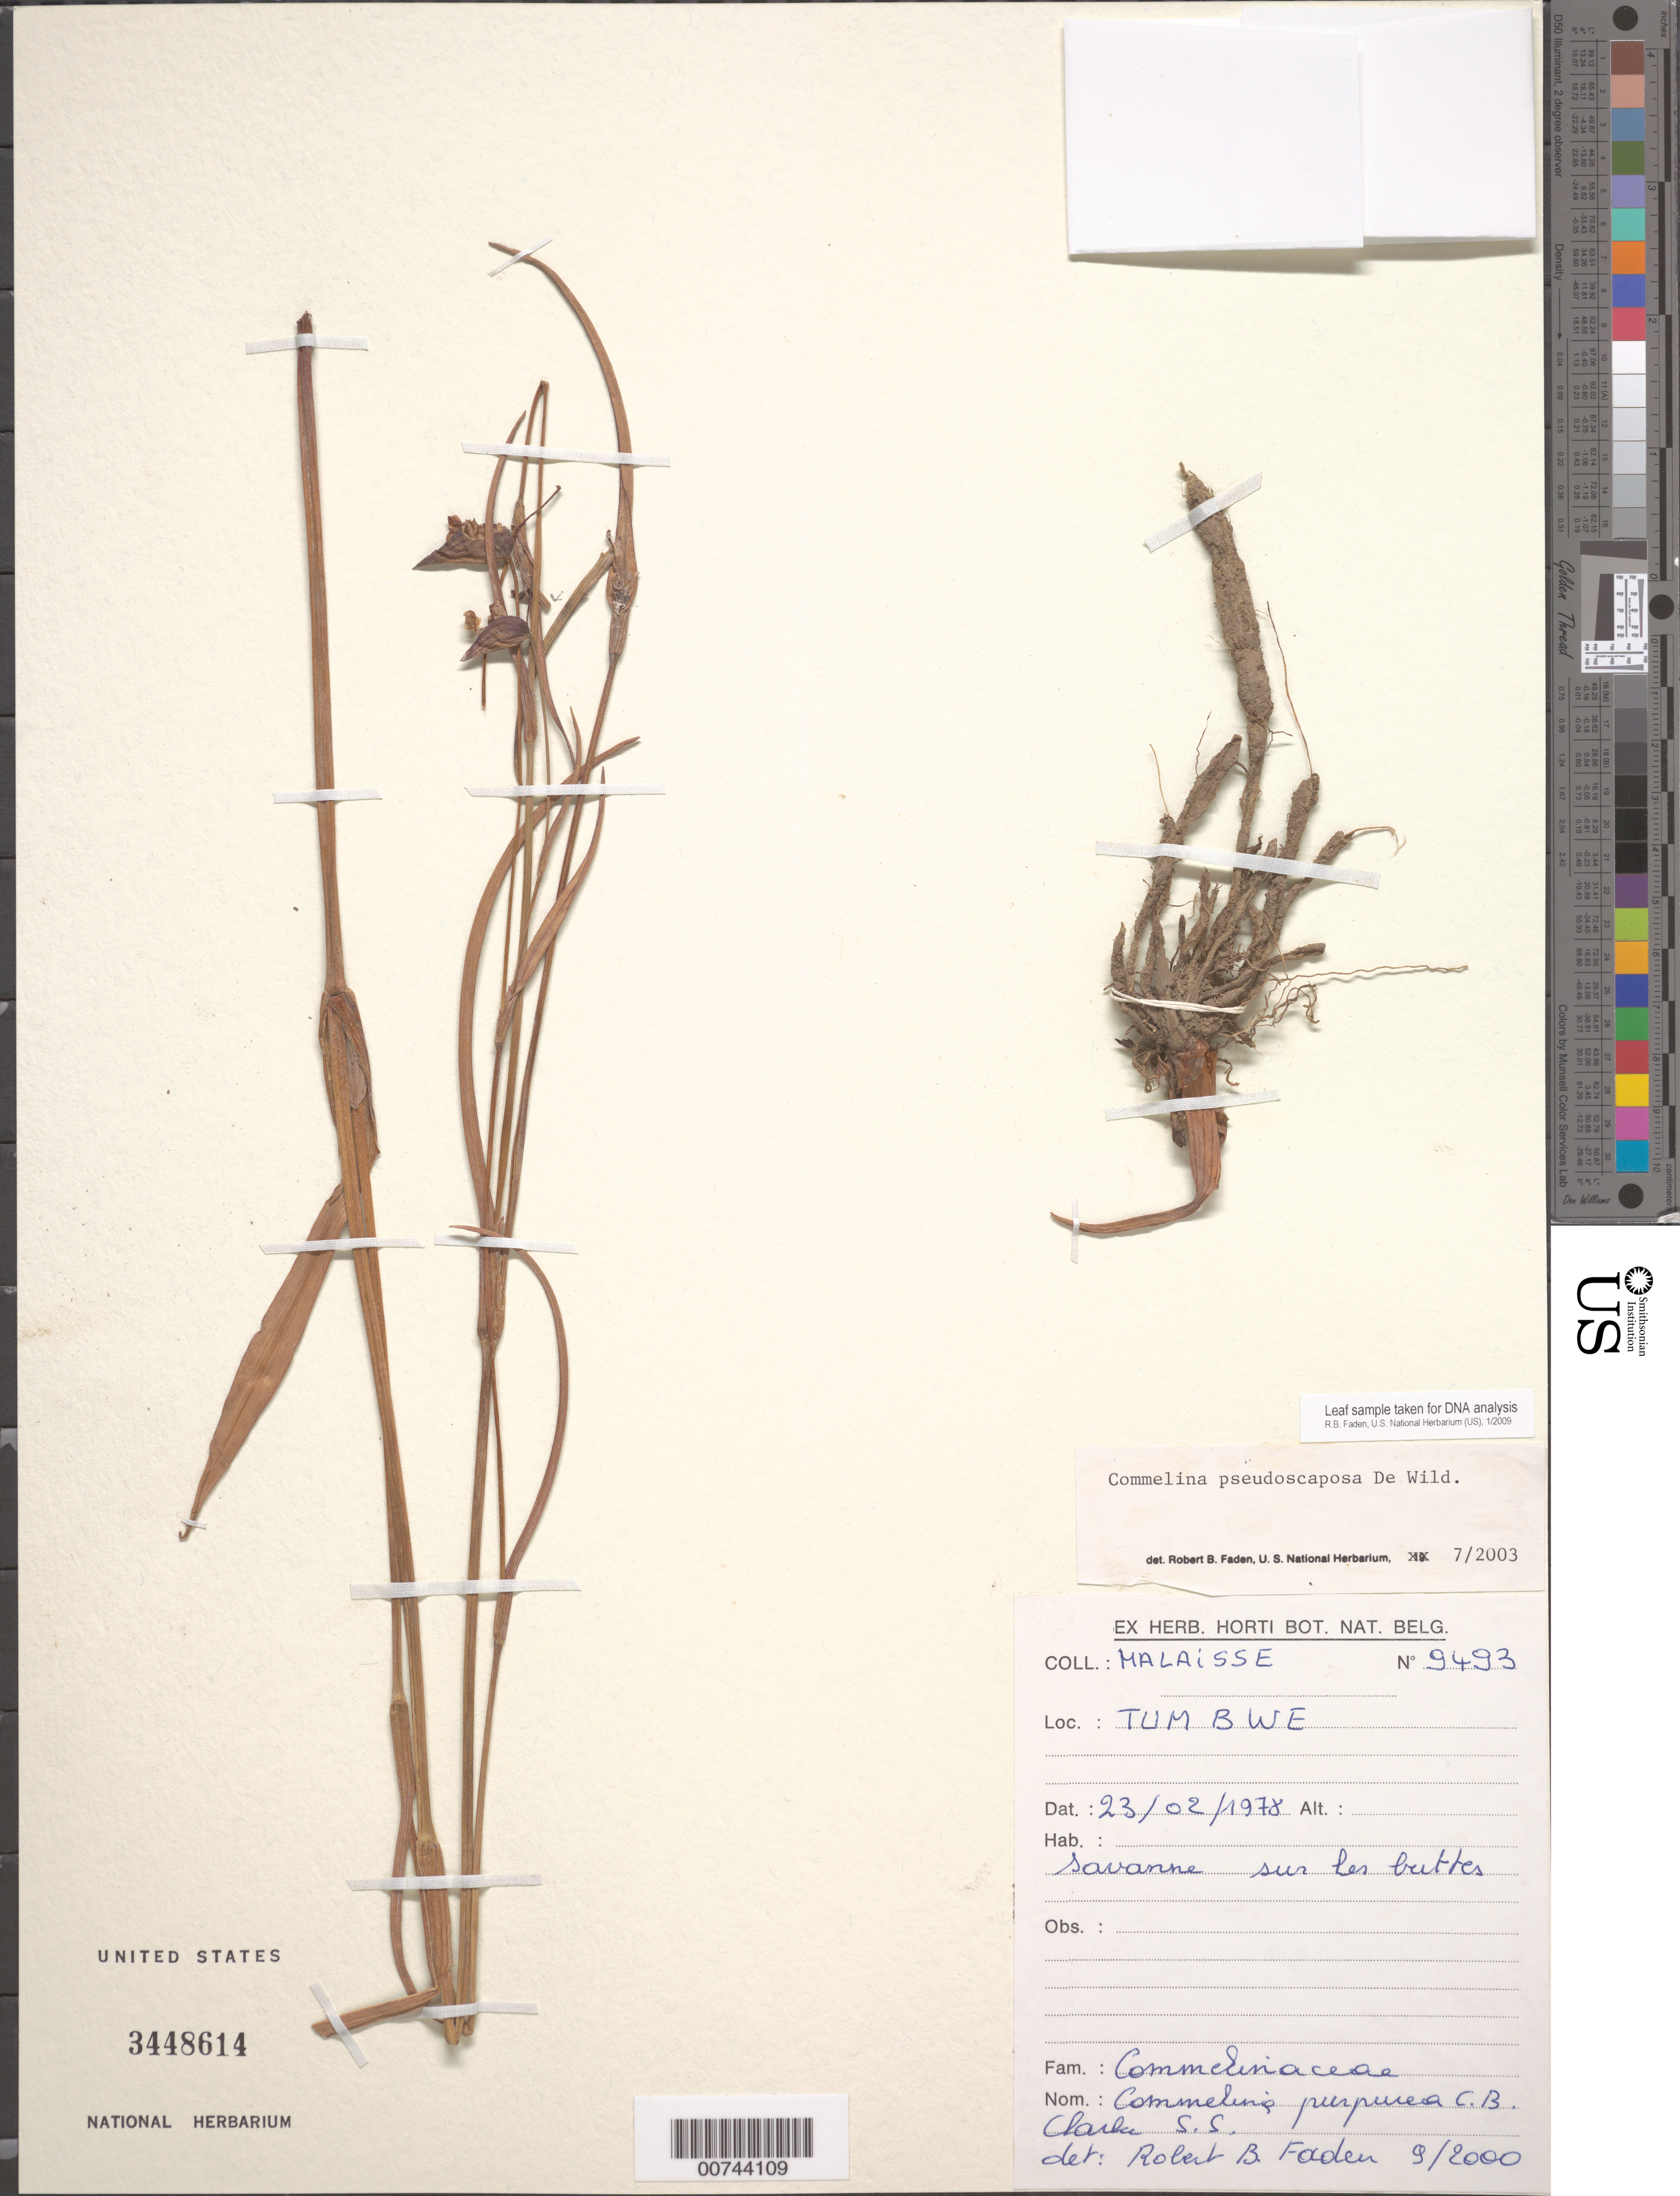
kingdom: Plantae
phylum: Tracheophyta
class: Liliopsida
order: Commelinales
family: Commelinaceae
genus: Commelina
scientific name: Commelina pseudoscaposa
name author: De Wild.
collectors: F. Malaisse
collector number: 9493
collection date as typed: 23 Feb 1978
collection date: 1978-02-23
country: Congo, Democratic Republic of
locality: Tumbwe.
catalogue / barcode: US 3448614